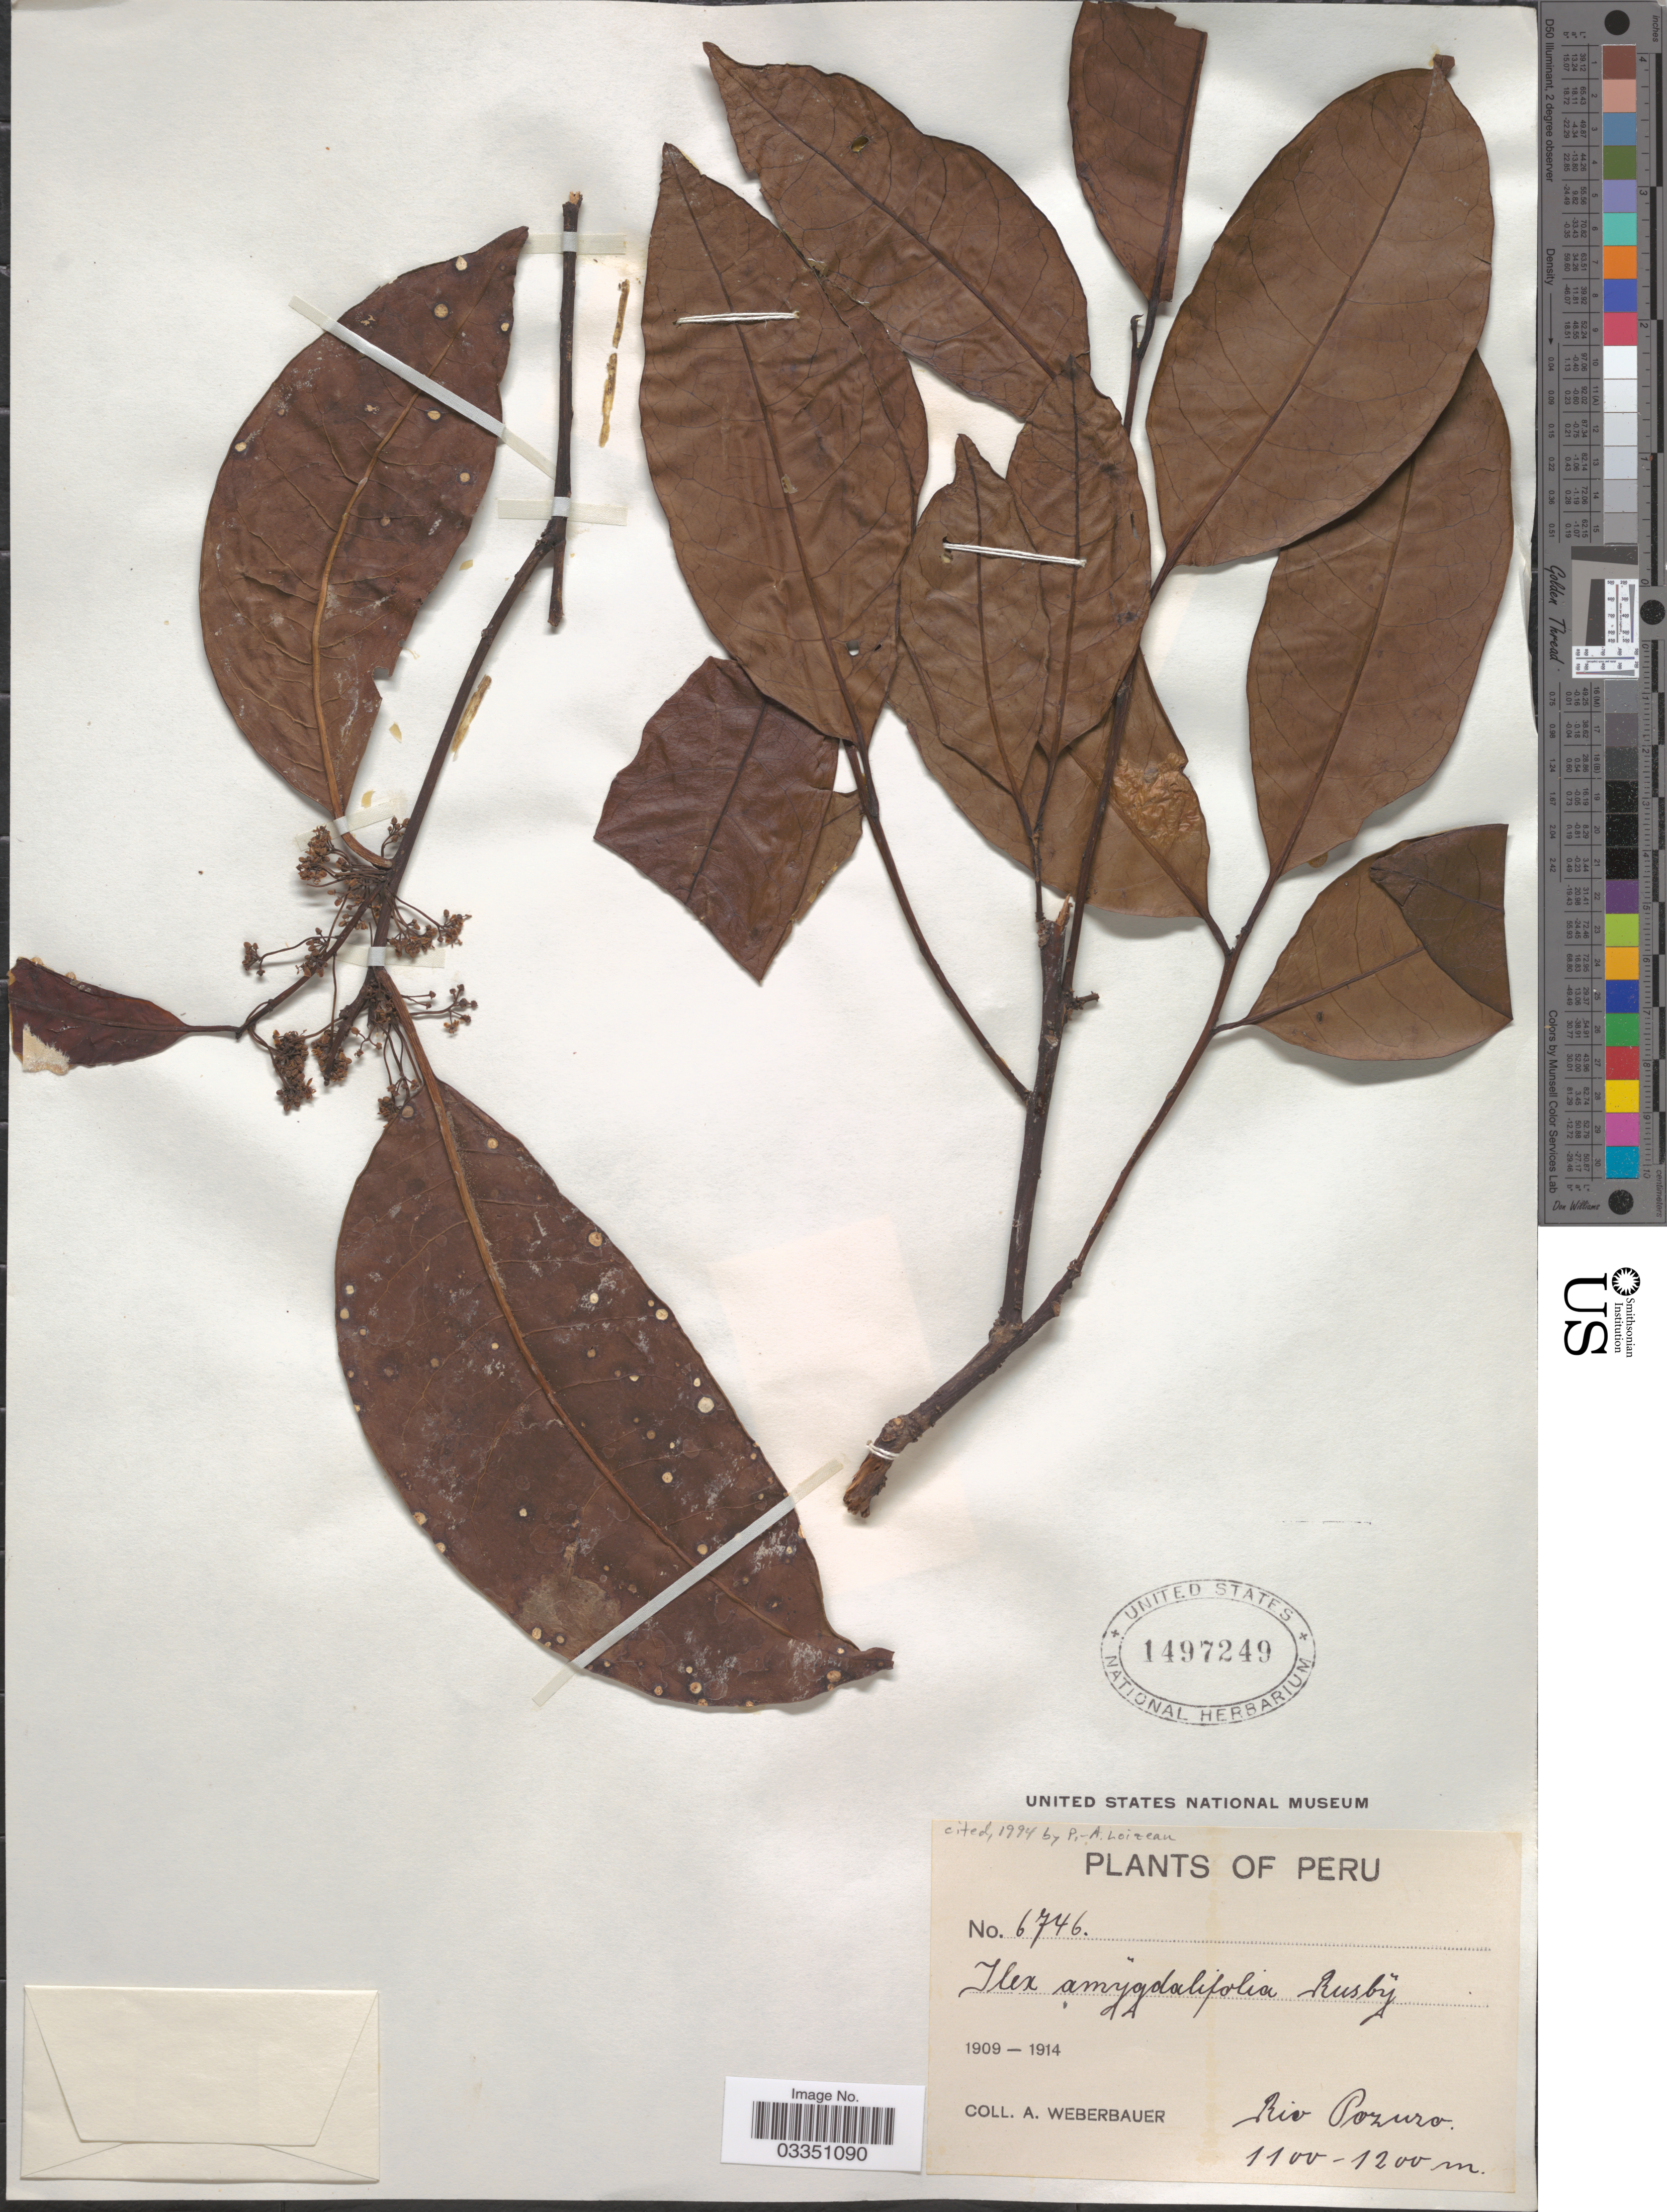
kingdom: Plantae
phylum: Tracheophyta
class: Magnoliopsida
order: Aquifoliales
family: Aquifoliaceae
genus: Ilex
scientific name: Ilex aggregata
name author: (Ruiz & Pav.) Loes.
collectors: A. Weberbauer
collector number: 6746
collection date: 1909/1914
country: Peru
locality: Riv Pozuzo.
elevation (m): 1100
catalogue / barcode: US 1497249